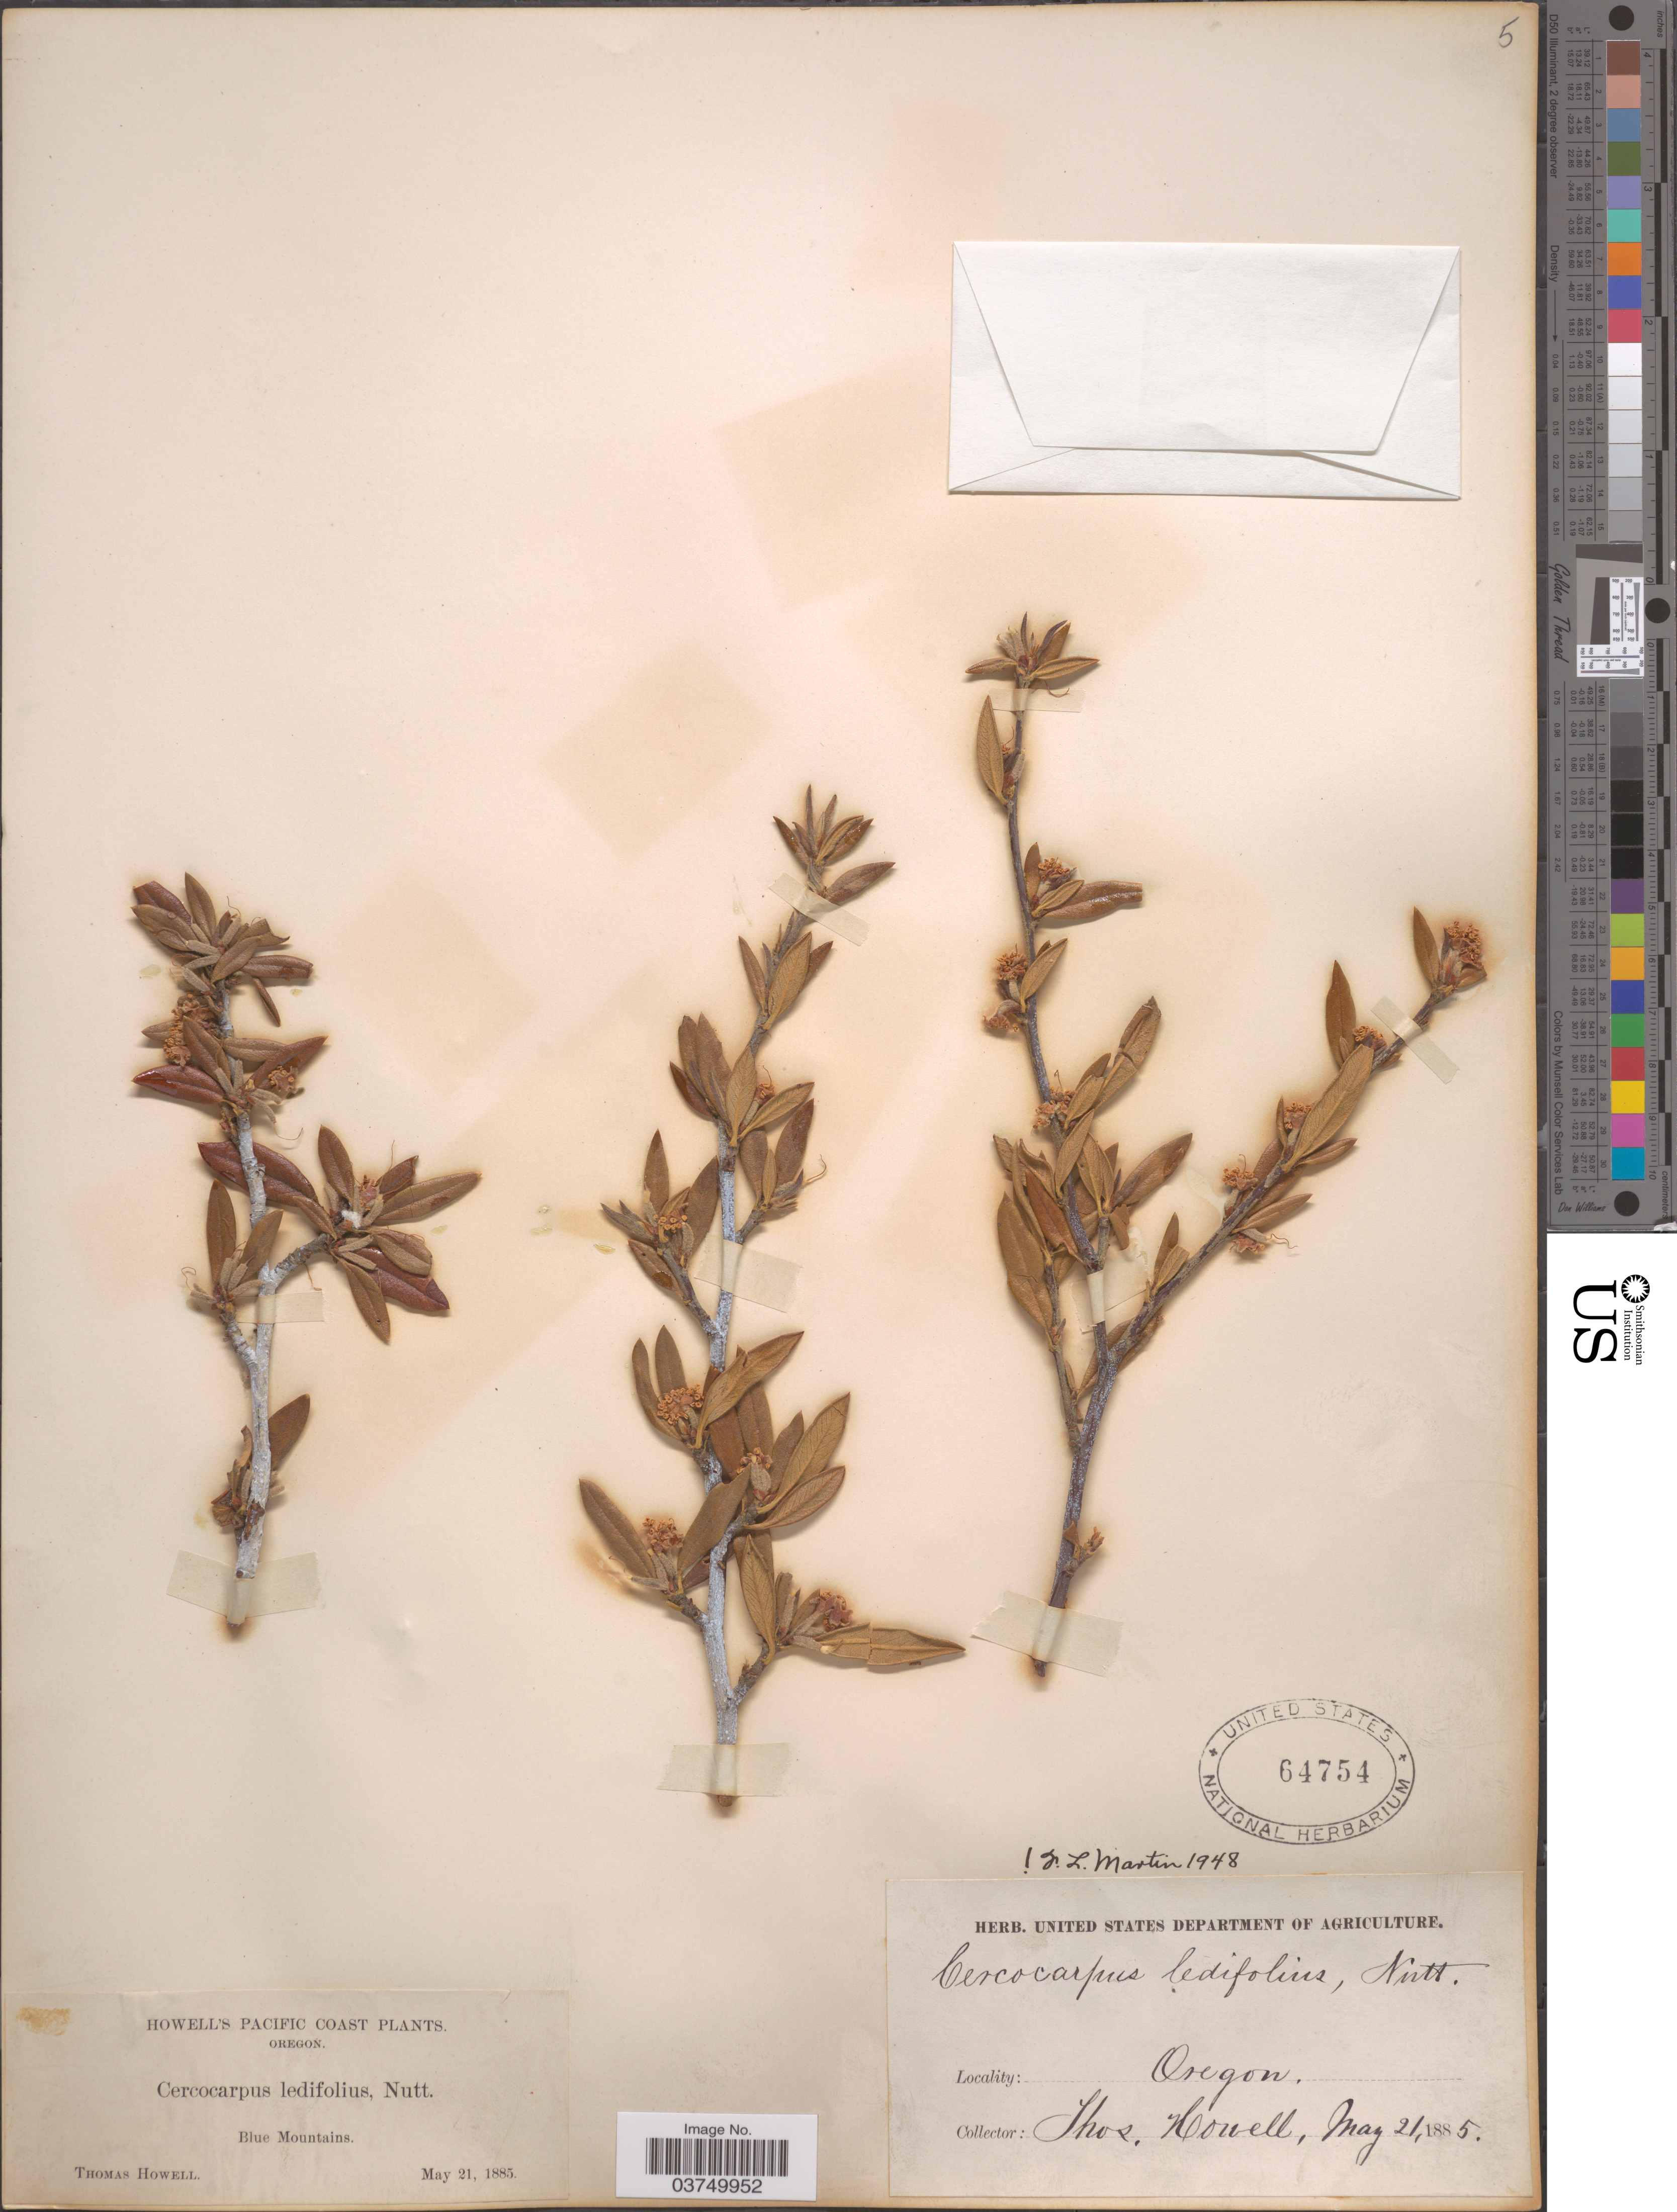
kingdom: Plantae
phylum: Tracheophyta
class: Magnoliopsida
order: Rosales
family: Rosaceae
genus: Cercocarpus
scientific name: Cercocarpus ledifolius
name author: Nutt.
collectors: T. Howell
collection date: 1885-05-21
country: United States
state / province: Oregon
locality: Pacific Coast. Blue Mountains.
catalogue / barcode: US 64754